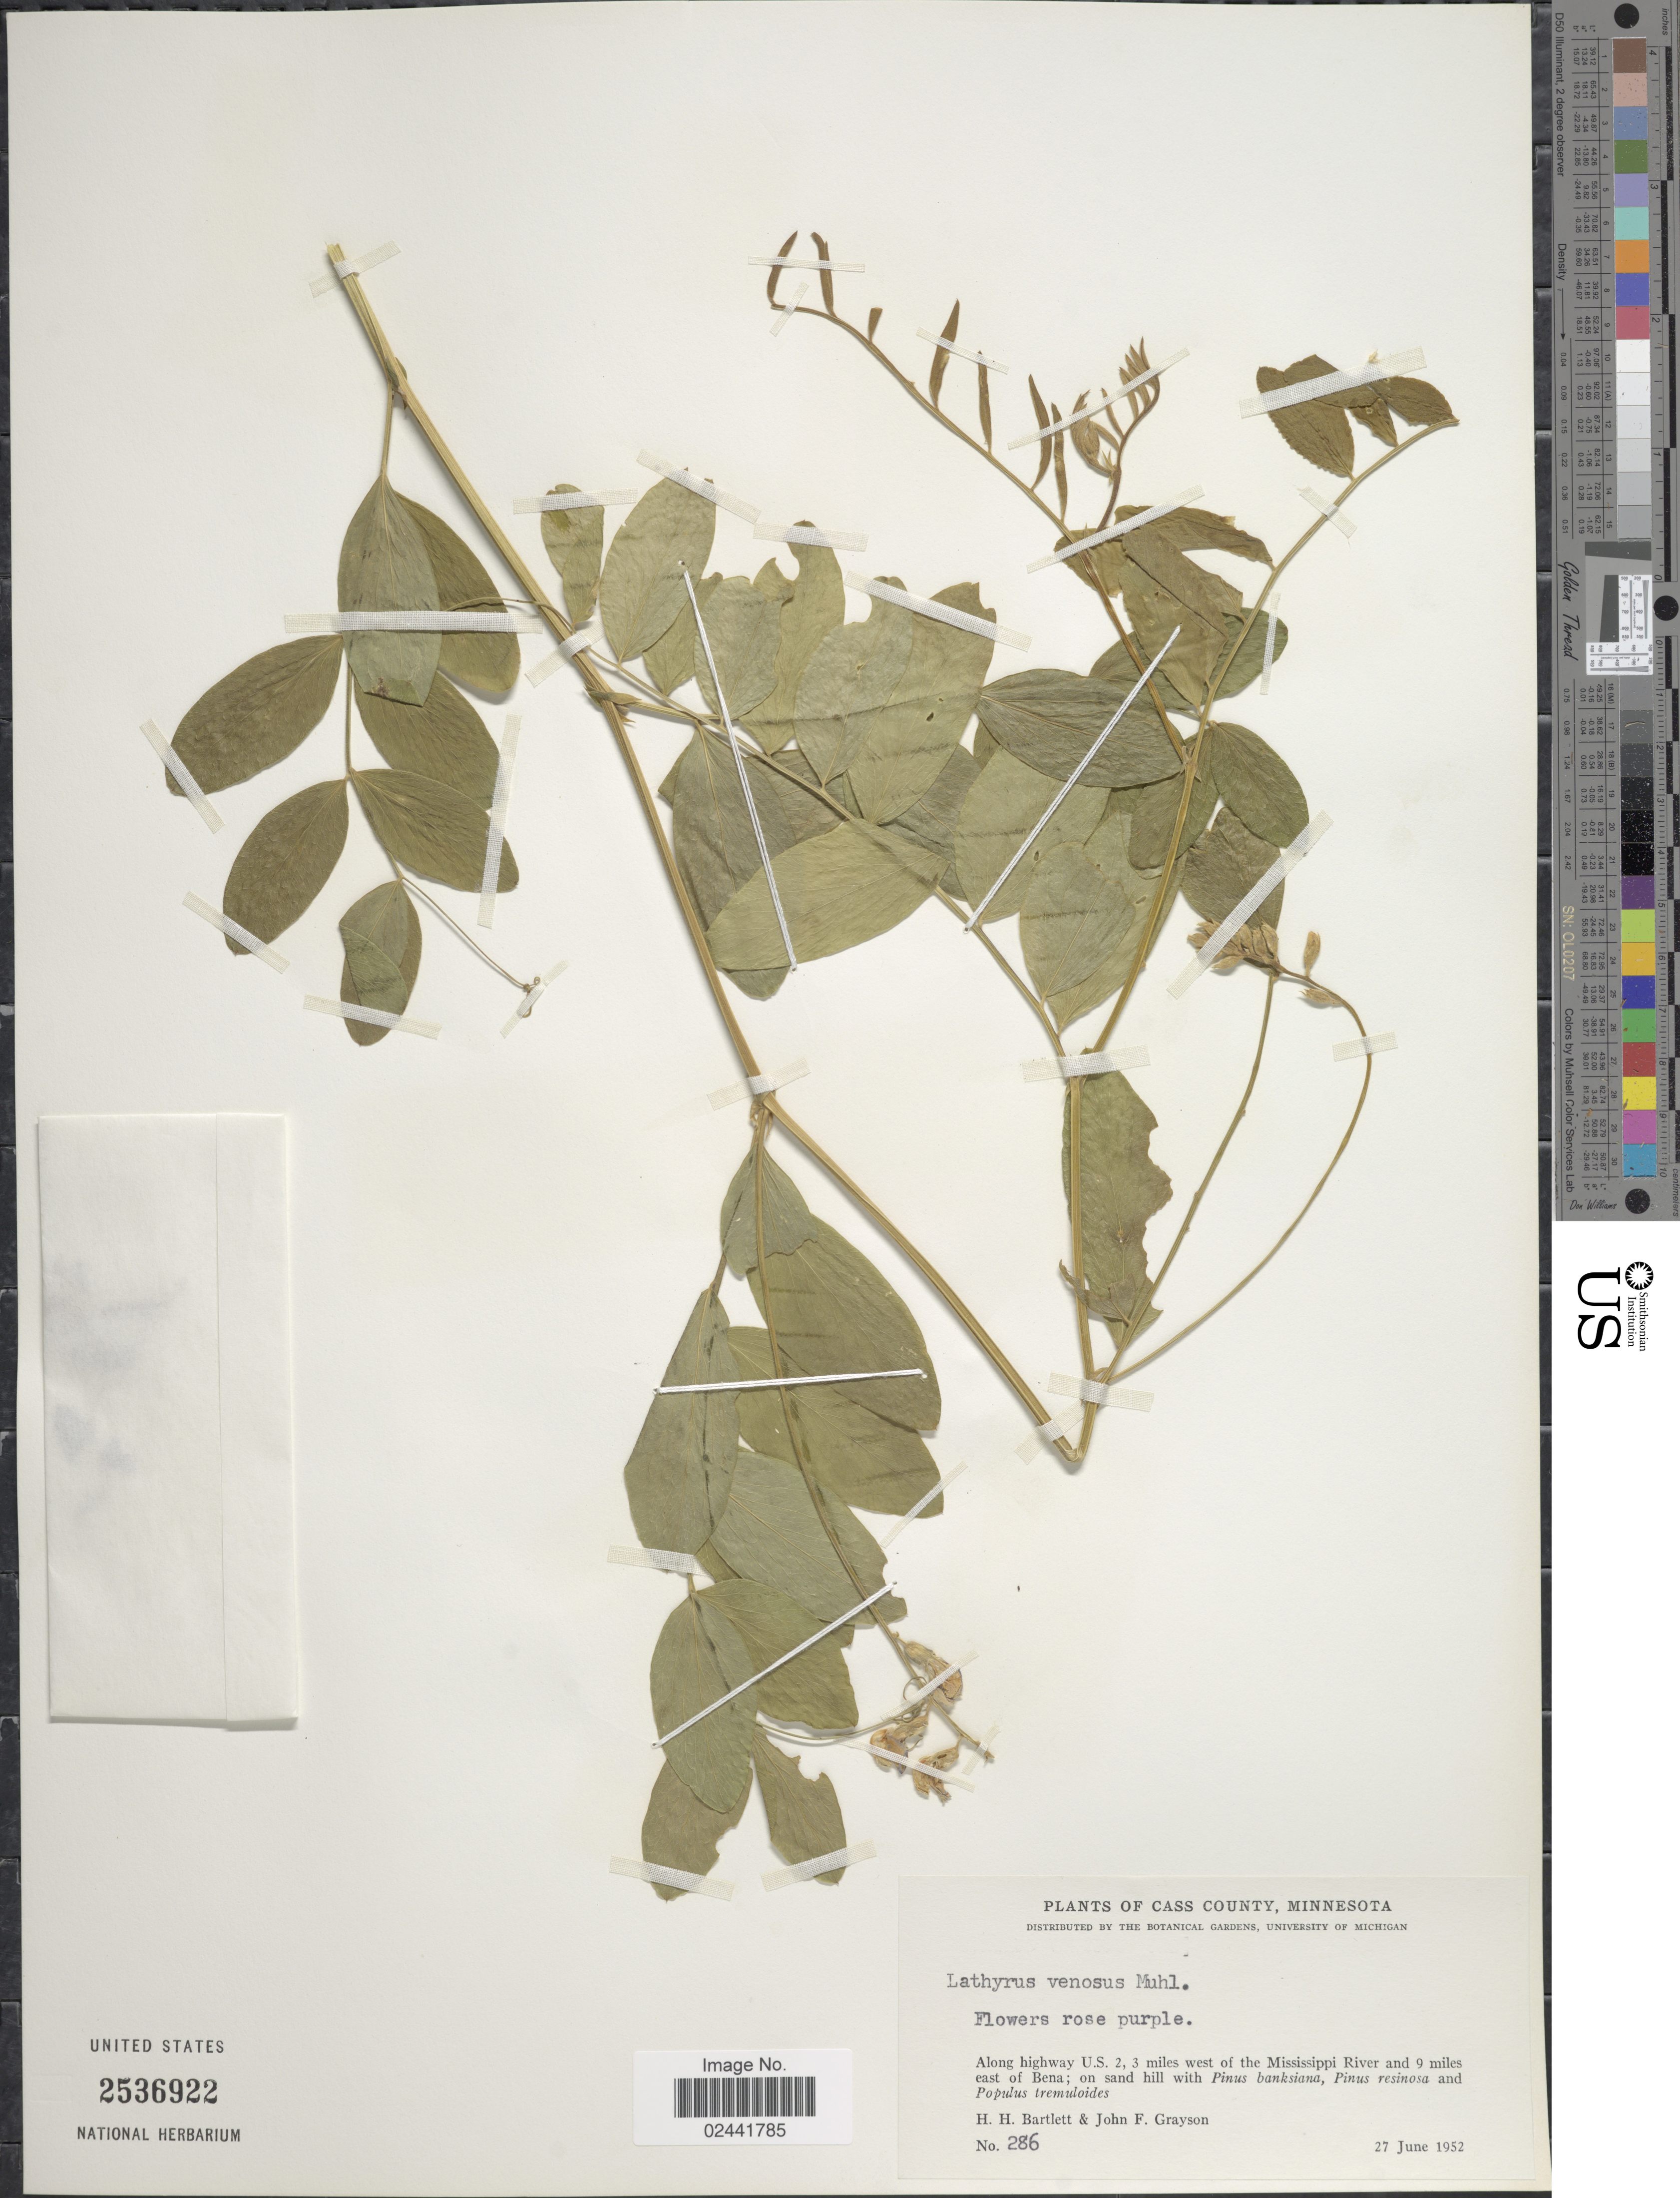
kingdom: Plantae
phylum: Tracheophyta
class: Magnoliopsida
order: Fabales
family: Fabaceae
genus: Lathyrus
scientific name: Lathyrus venosus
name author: Muhl. ex Willd.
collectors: H. H. Bartlett & J. Grayson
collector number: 286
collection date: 1952-06-27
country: United States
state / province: Minnesota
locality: Cass County. Along highway U.S. 2, 3 miles west of the Mississippi River and 9 miles east of Bena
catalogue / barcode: US 2536922